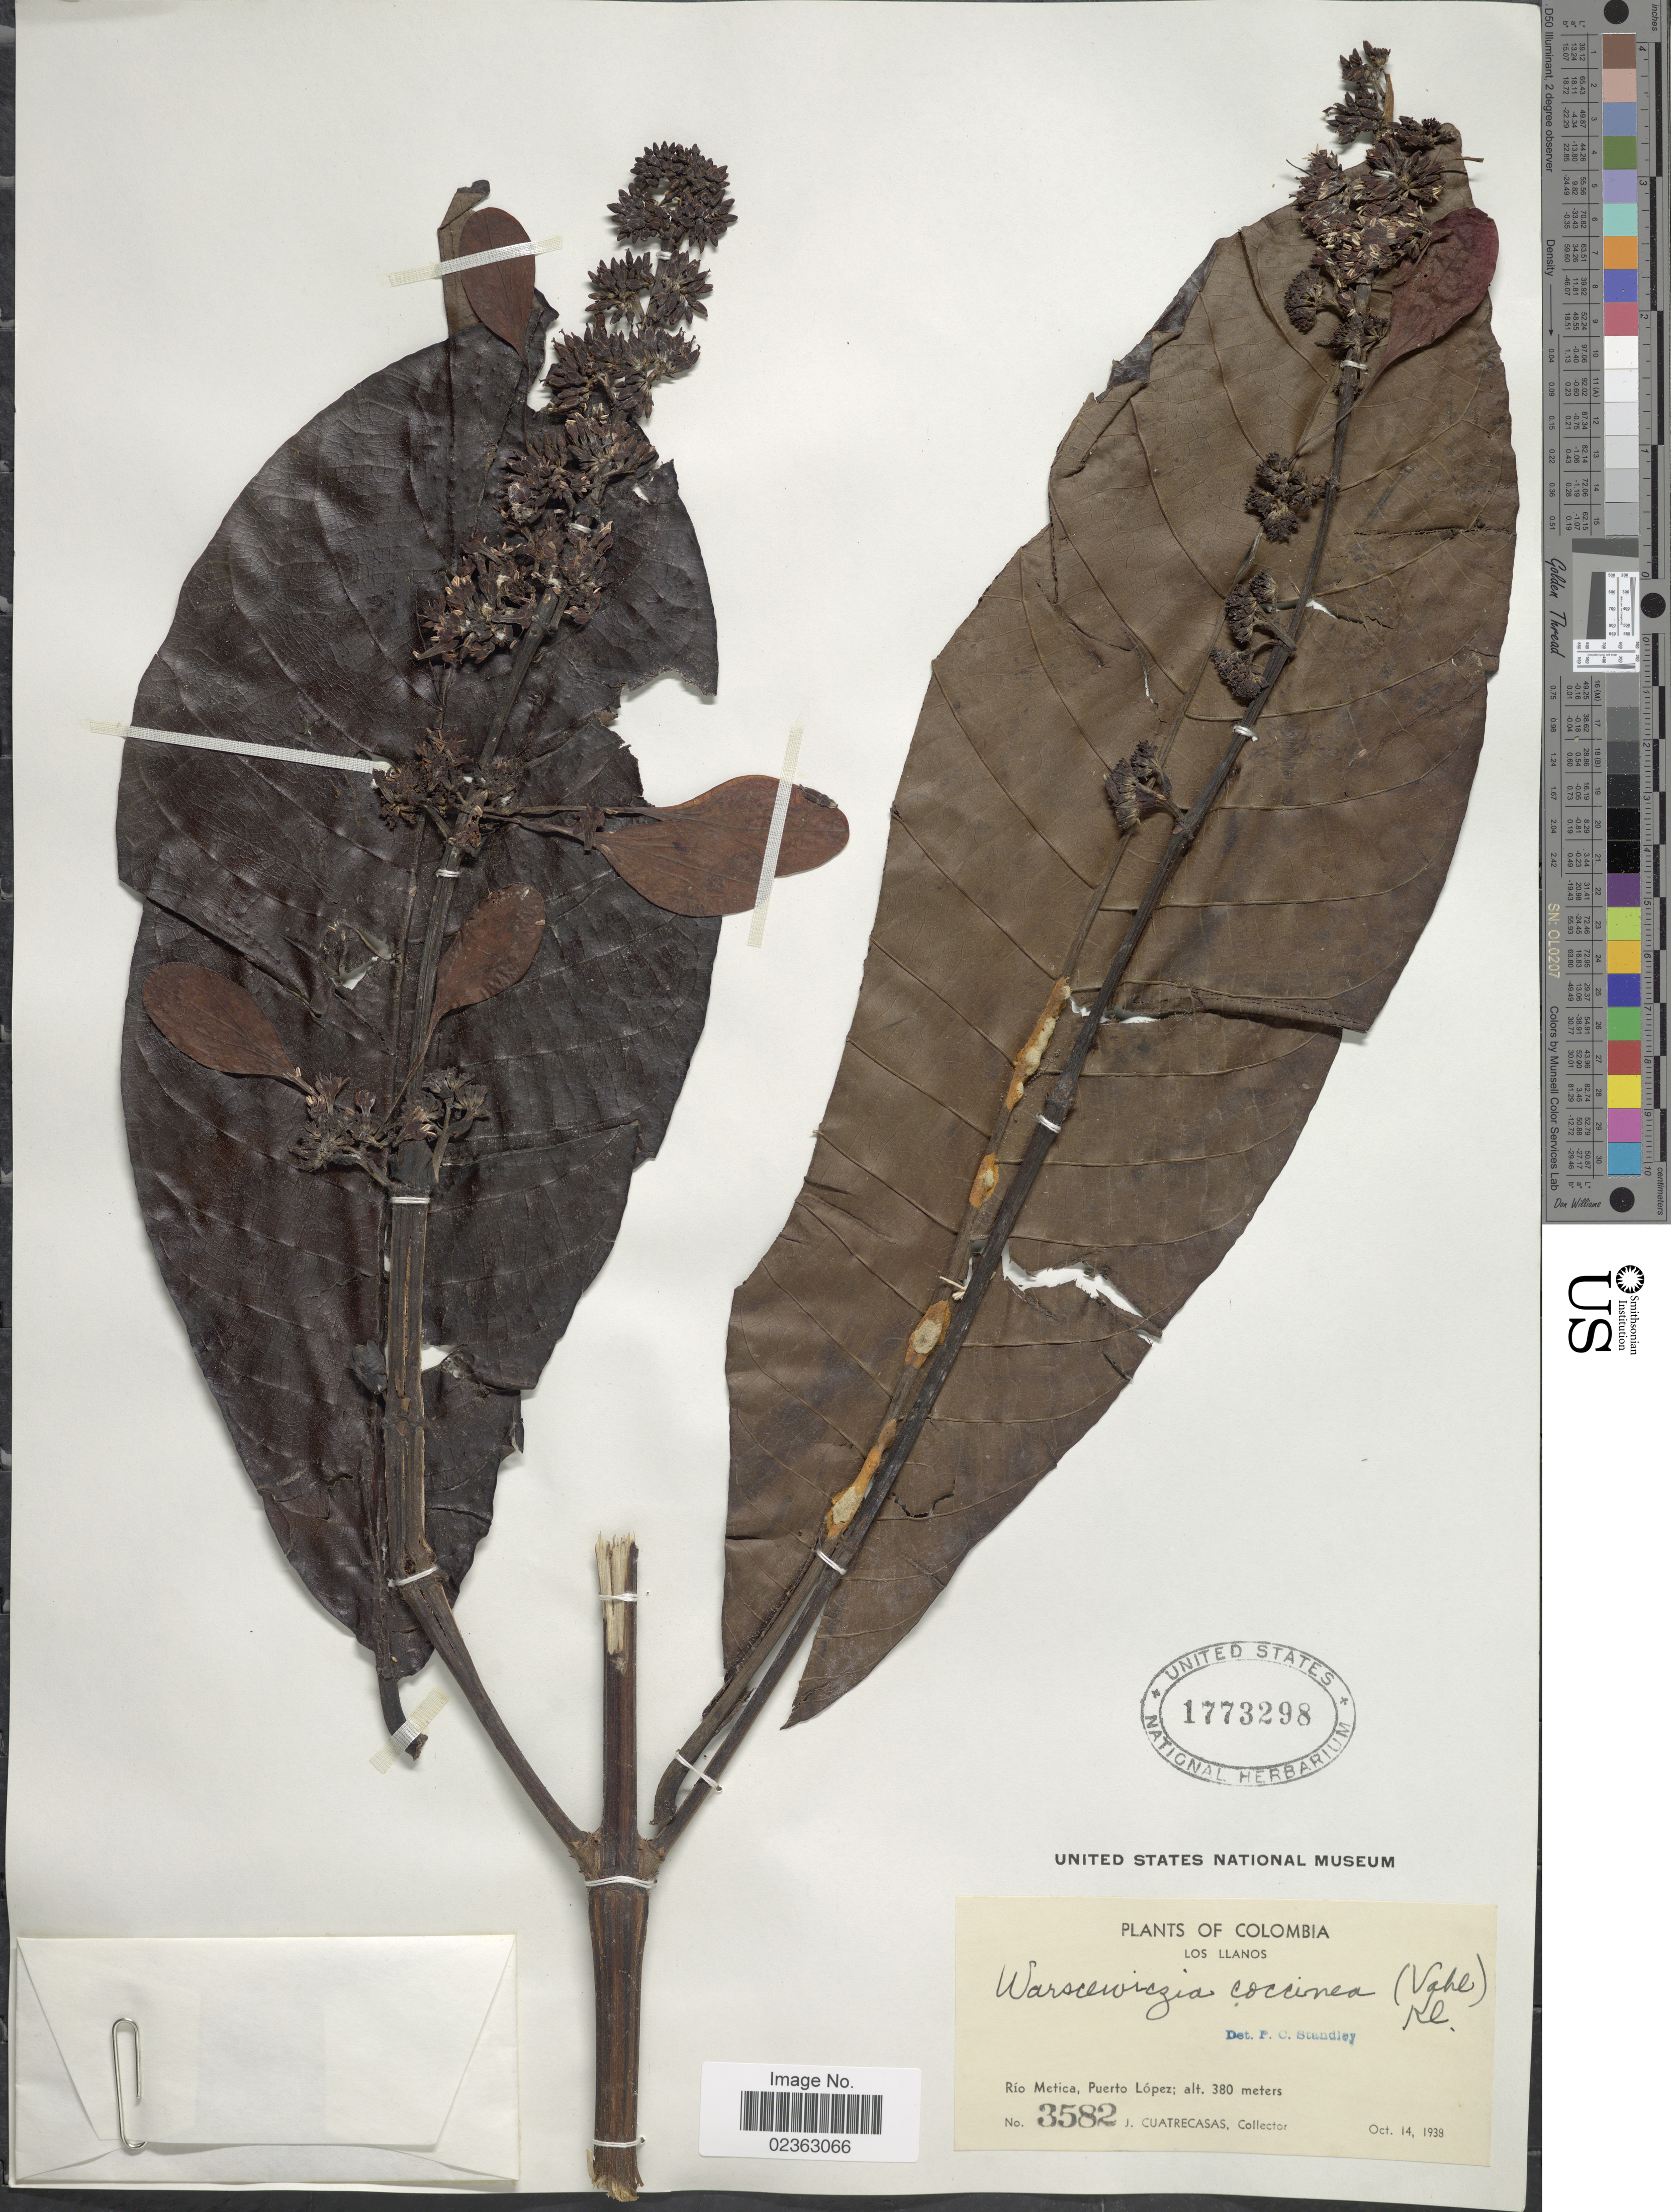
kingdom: Plantae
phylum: Tracheophyta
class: Magnoliopsida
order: Gentianales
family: Rubiaceae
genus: Warszewiczia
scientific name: Warszewiczia coccinea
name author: (Vahl) Klotzsch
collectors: J. Cuatrecasas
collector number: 3582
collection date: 1938-10-14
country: Colombia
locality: Los Llanos, Rio Metica, Puerto Lopez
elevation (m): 380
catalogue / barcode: US 1773298